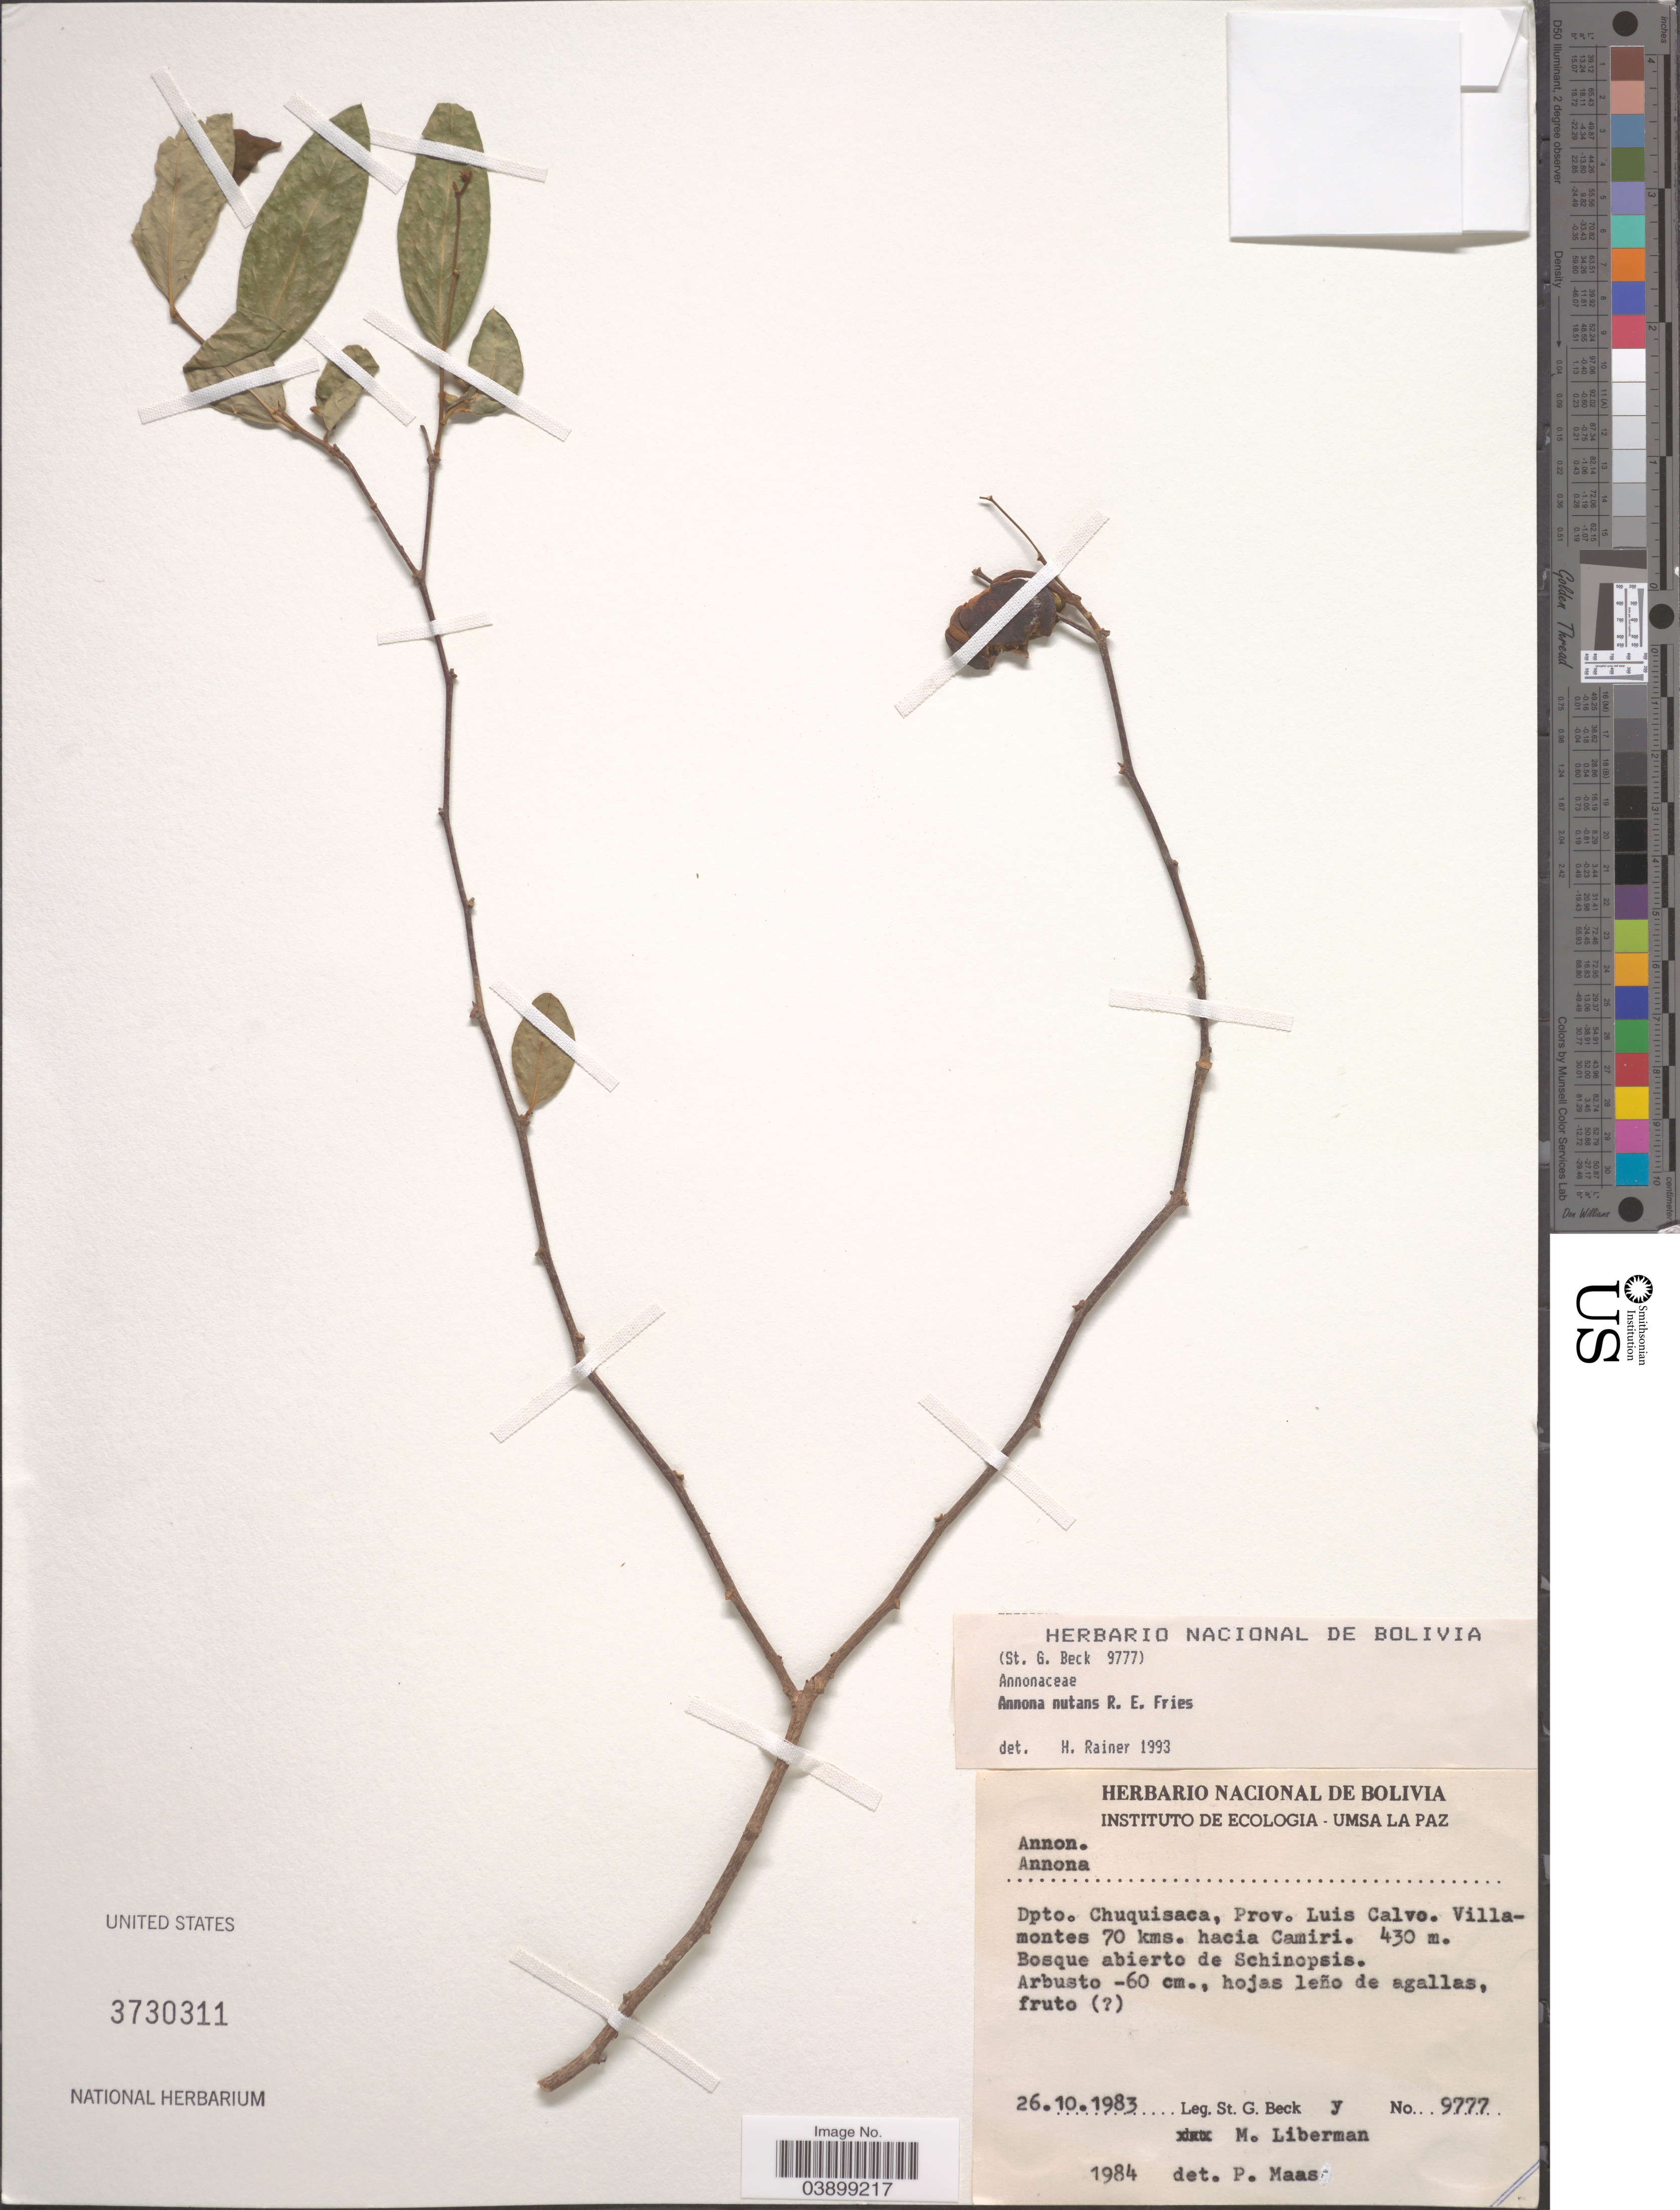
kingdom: Plantae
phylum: Tracheophyta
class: Magnoliopsida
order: Magnoliales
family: Annonaceae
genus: Annona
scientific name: Annona nutans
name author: R.E. Fr.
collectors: S. G. Beck & M. Liberman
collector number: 9777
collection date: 1983-10-26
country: Bolivia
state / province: Chuquisaca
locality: Dpto. Chuquisaca, Prov. Luis Calvo. Villamontes 70 kms. hacia Camiri.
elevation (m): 430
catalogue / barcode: US 3730311